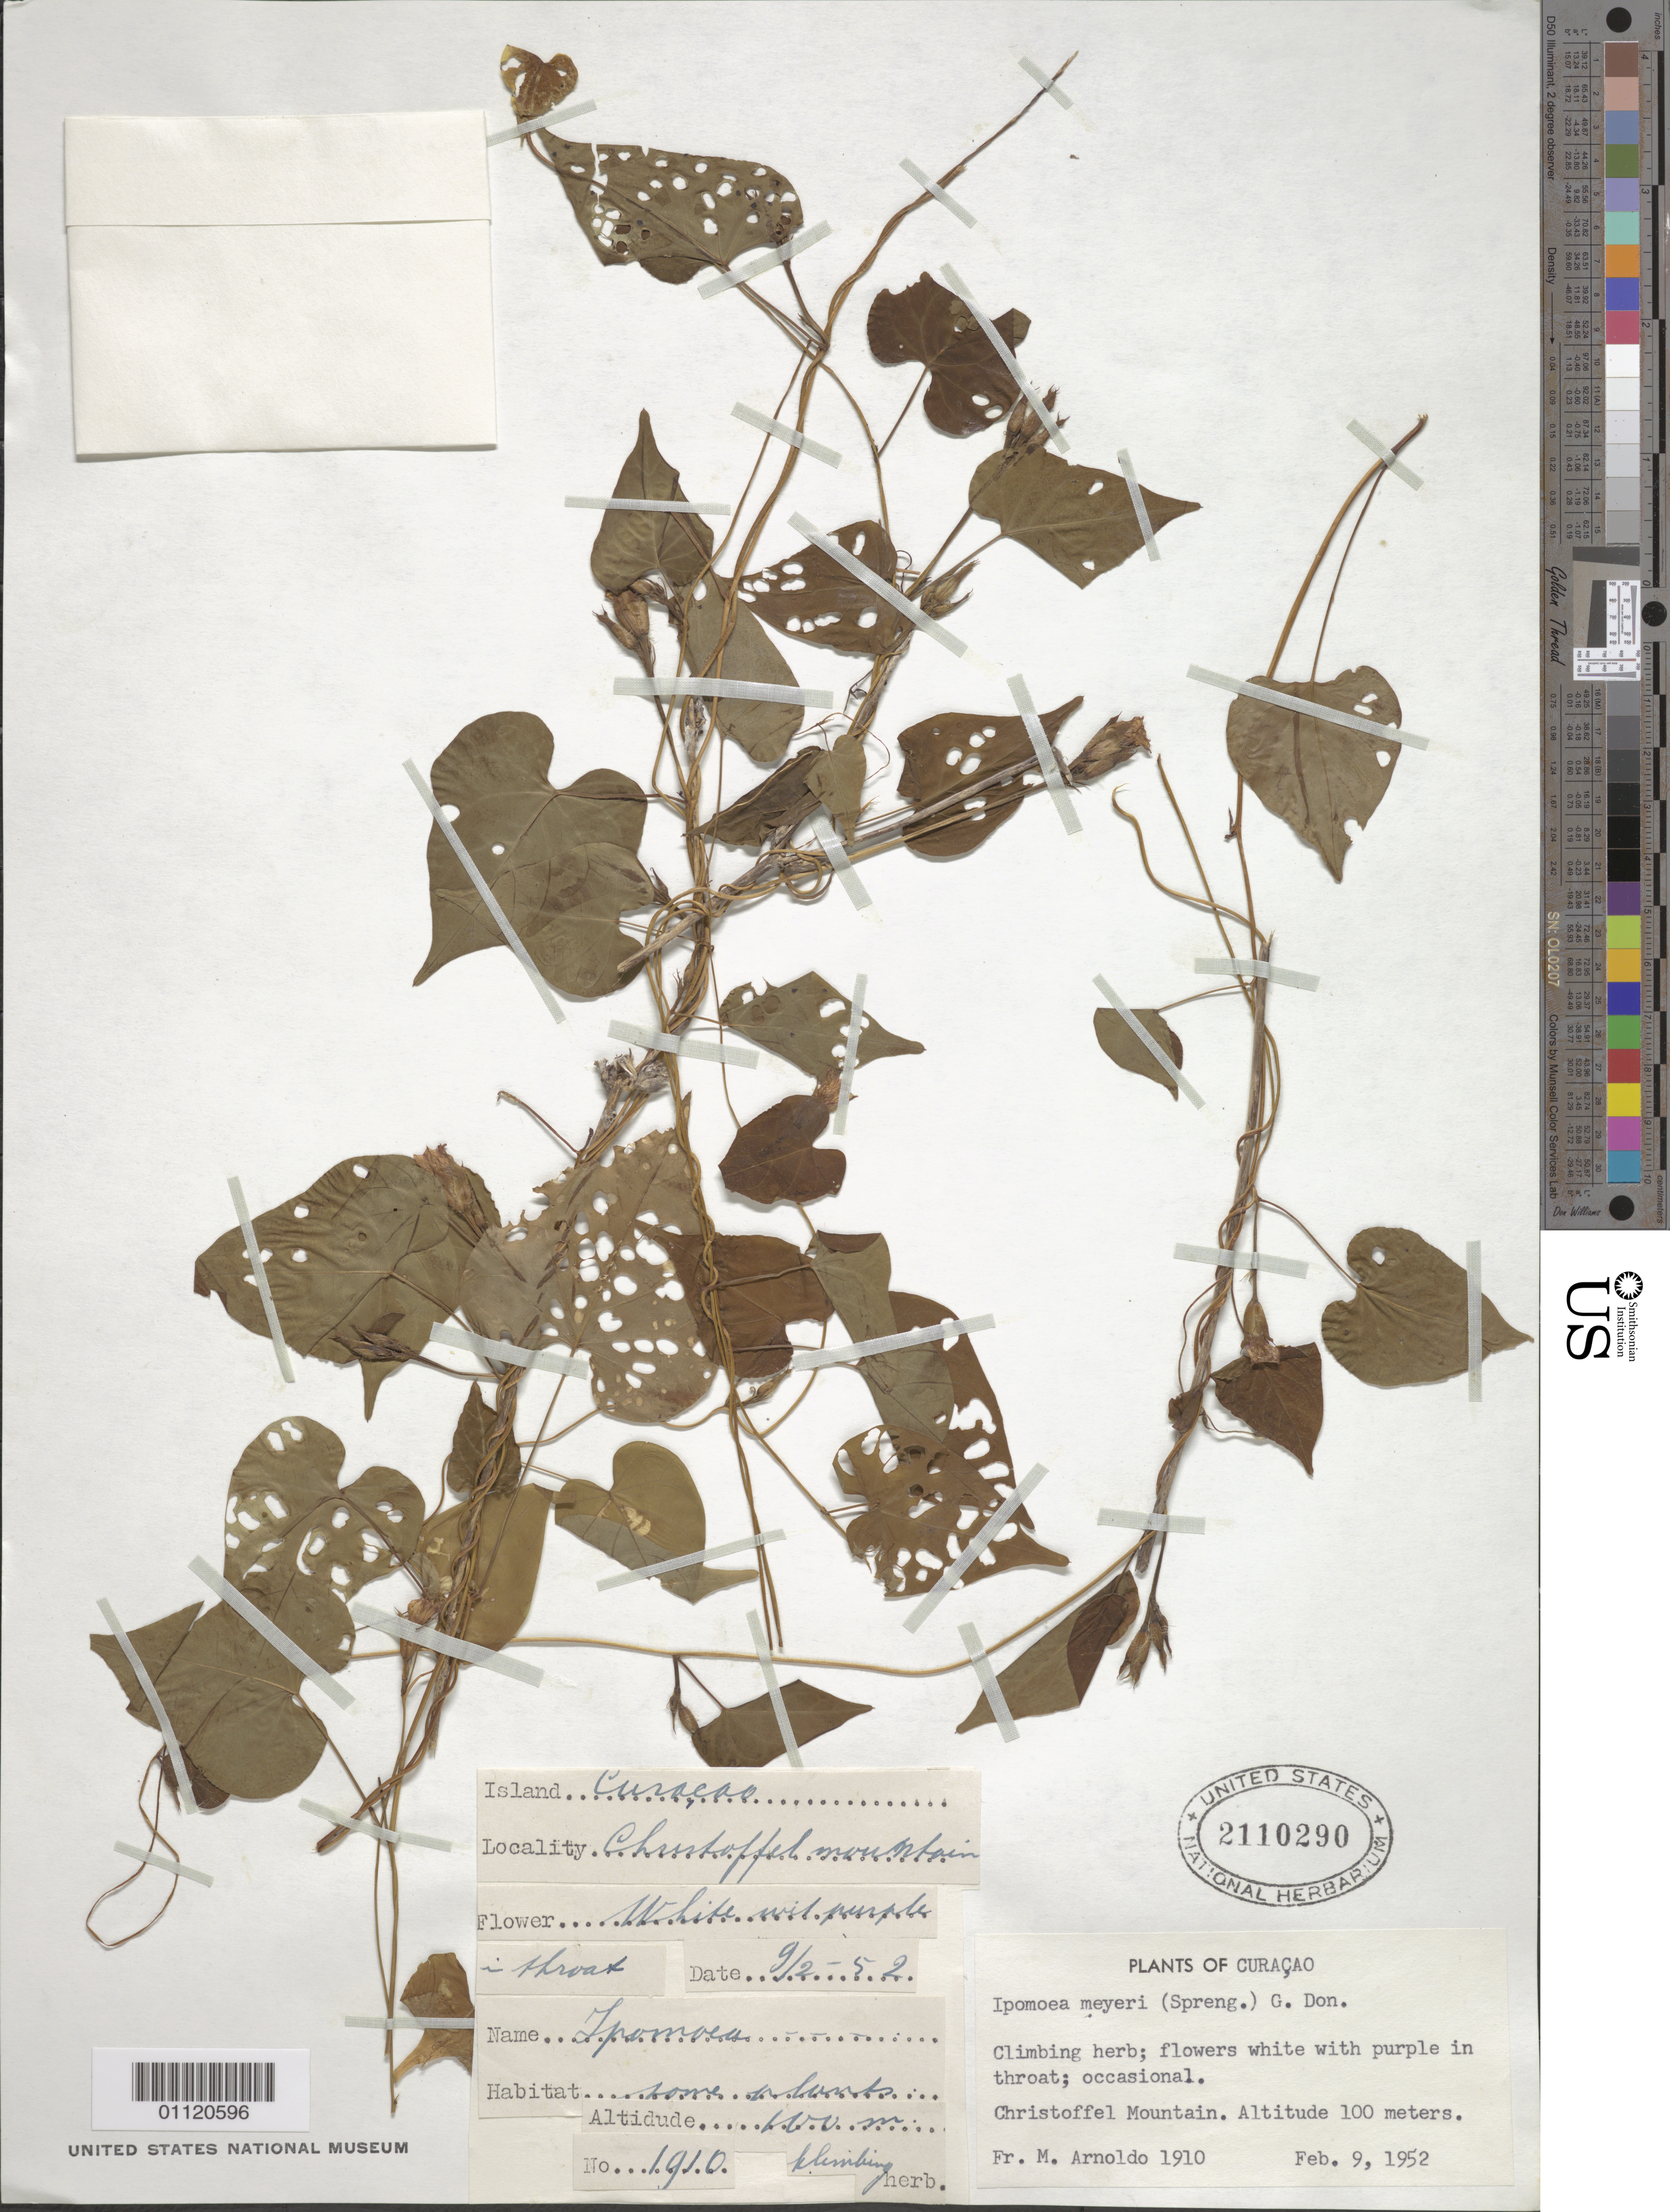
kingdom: Plantae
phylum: Tracheophyta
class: Magnoliopsida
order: Solanales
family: Convolvulaceae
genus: Ipomoea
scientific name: Ipomoea meyeri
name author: (Spreng.) G. Don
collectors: N. Arnoldo-Broeders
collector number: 1910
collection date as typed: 09 Feb 1952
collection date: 1952-02-09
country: Curaçao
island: Curaçao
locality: Christoffel Mountain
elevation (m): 100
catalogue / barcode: US 2110290